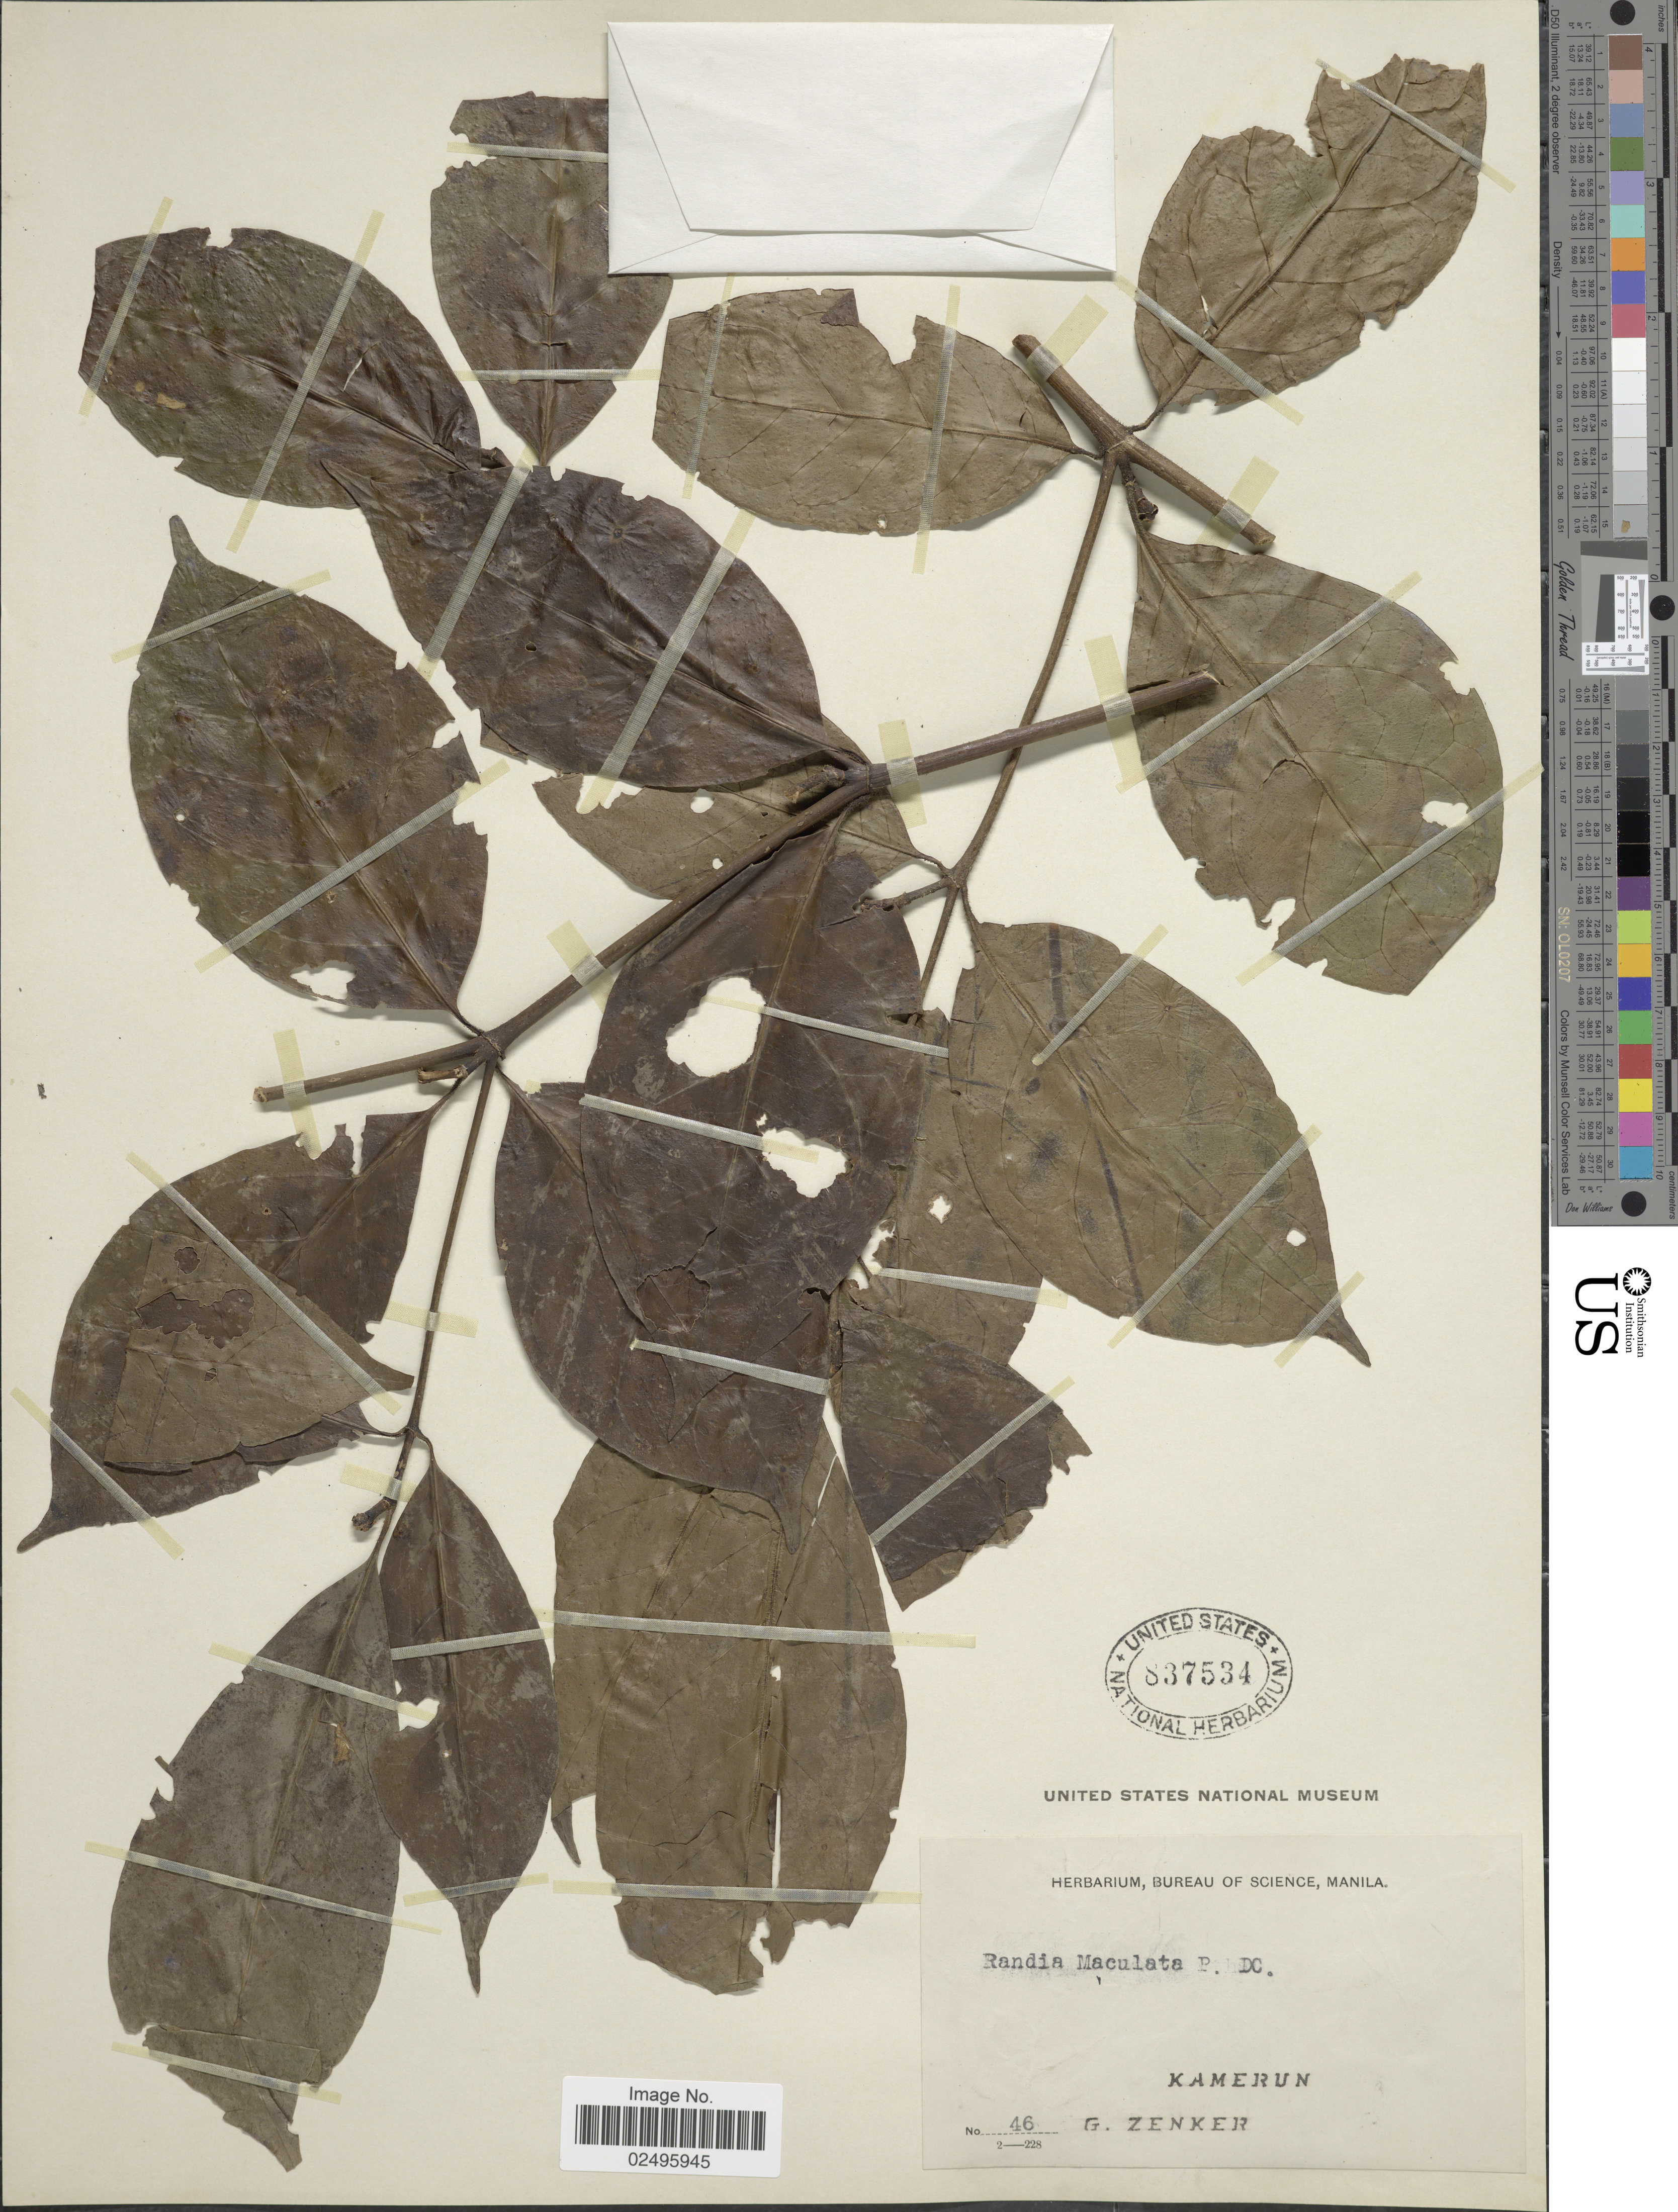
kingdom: Plantae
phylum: Tracheophyta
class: Magnoliopsida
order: Gentianales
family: Rubiaceae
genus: Rothmannia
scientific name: Rothmannia longiflora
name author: Salisb.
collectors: G. A. Zenker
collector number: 46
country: Cameroon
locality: Kamerun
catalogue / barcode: US 837534